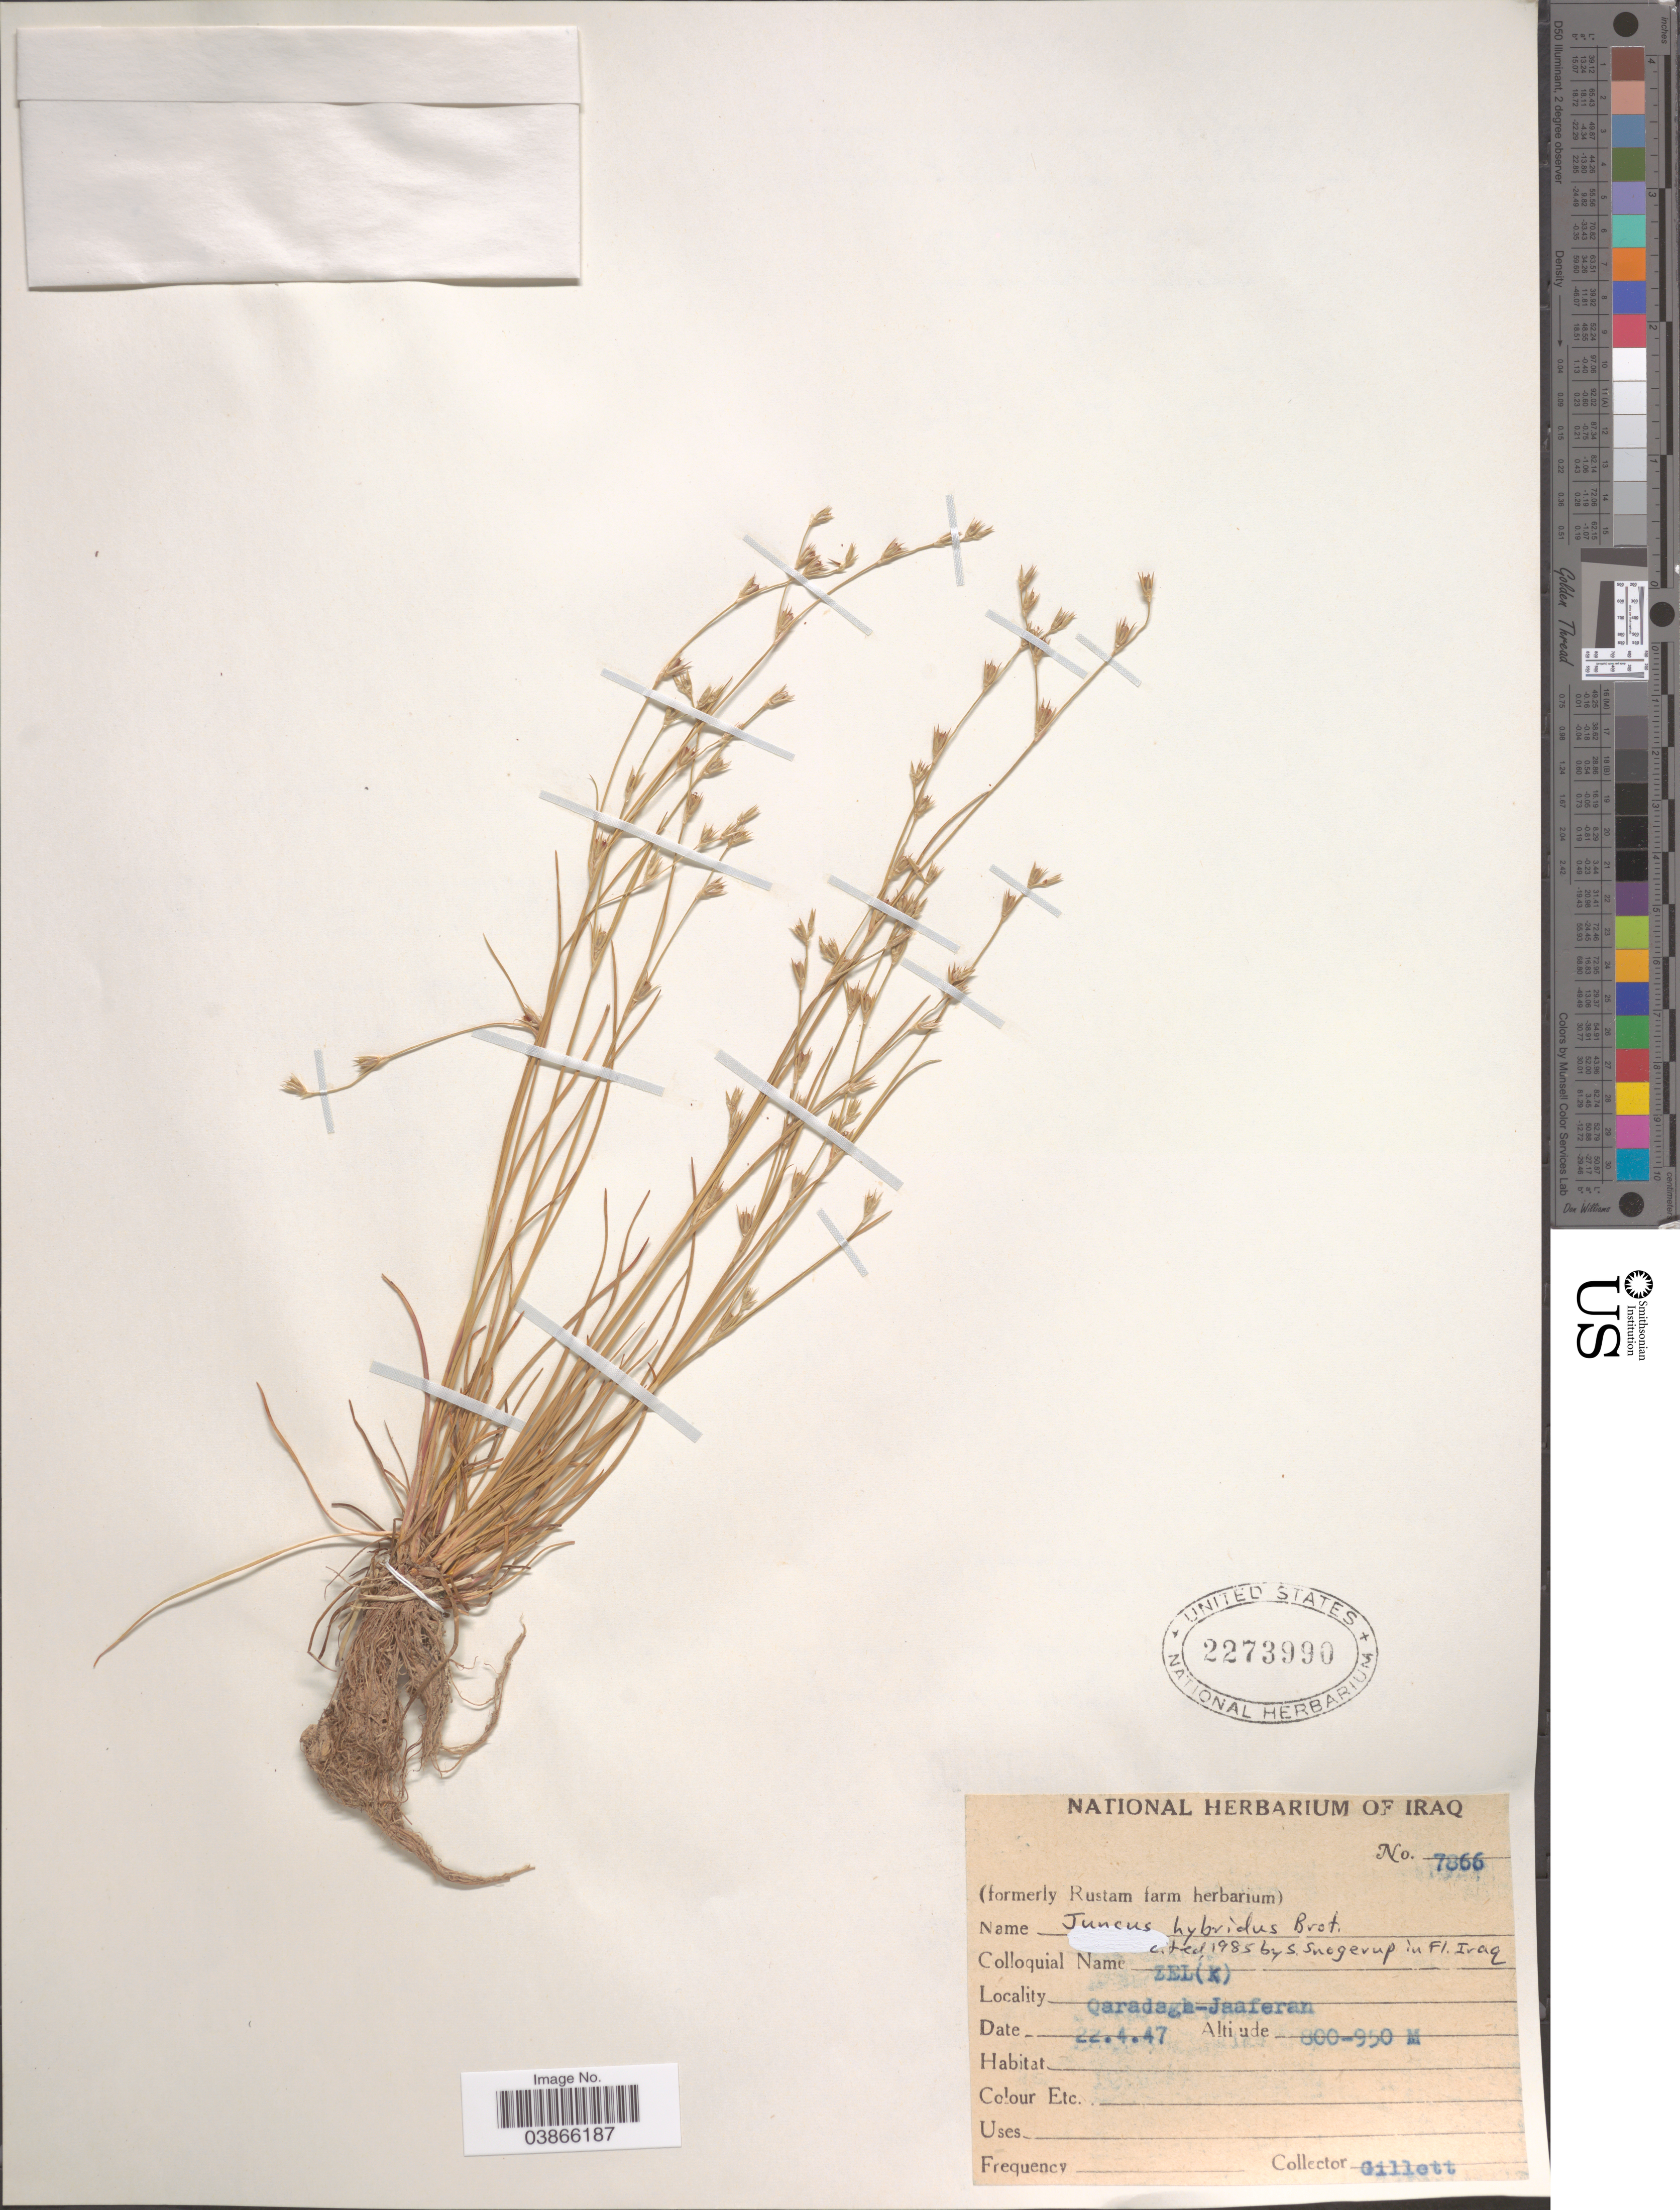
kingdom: Plantae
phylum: Tracheophyta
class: Liliopsida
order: Poales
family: Juncaceae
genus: Juncus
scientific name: Juncus hybridus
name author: Brot.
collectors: Gillett, --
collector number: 7866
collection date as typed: Transcribed d/m/y: 22/4/47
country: Iraq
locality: Qaradagh-Jaaferan.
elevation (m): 800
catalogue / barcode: US 2273990